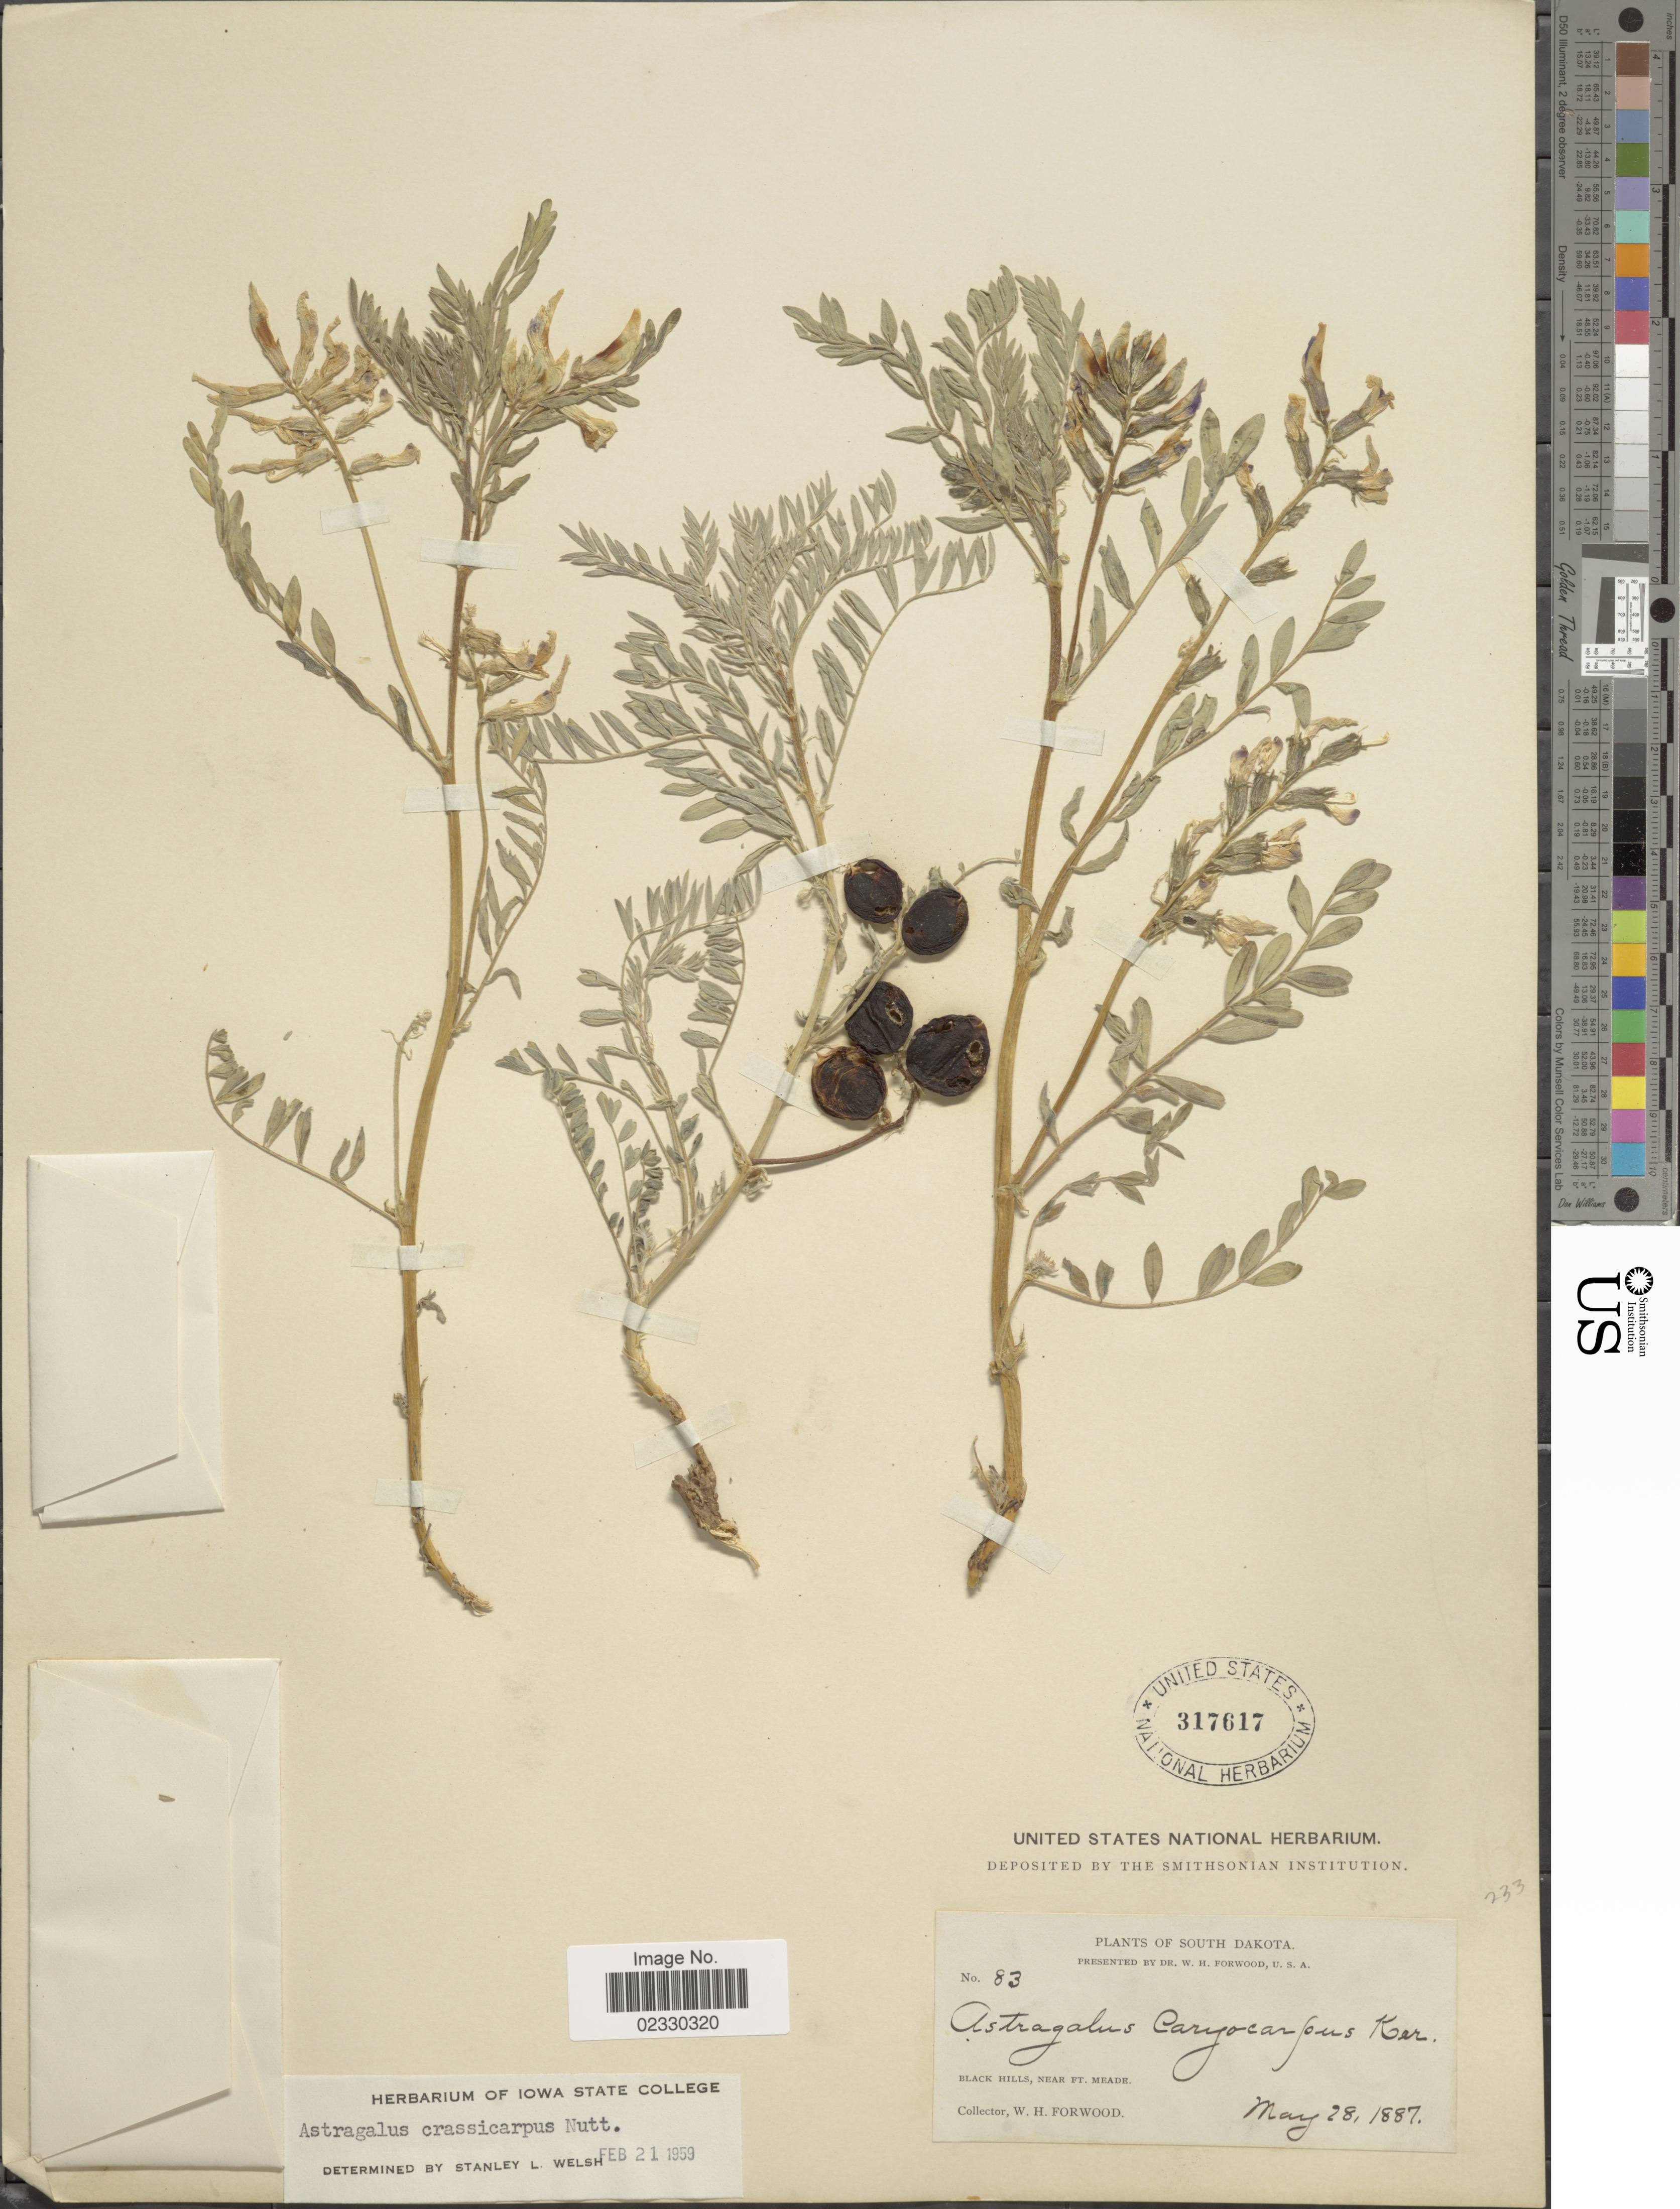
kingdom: Plantae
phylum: Tracheophyta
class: Magnoliopsida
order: Fabales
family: Fabaceae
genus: Astragalus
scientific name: Astragalus crassicarpus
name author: Nutt.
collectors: W. Forwood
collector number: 83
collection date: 1887-05-28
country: United States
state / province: South Dakota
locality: Black Hills, near Ft. Meade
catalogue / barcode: US 317617